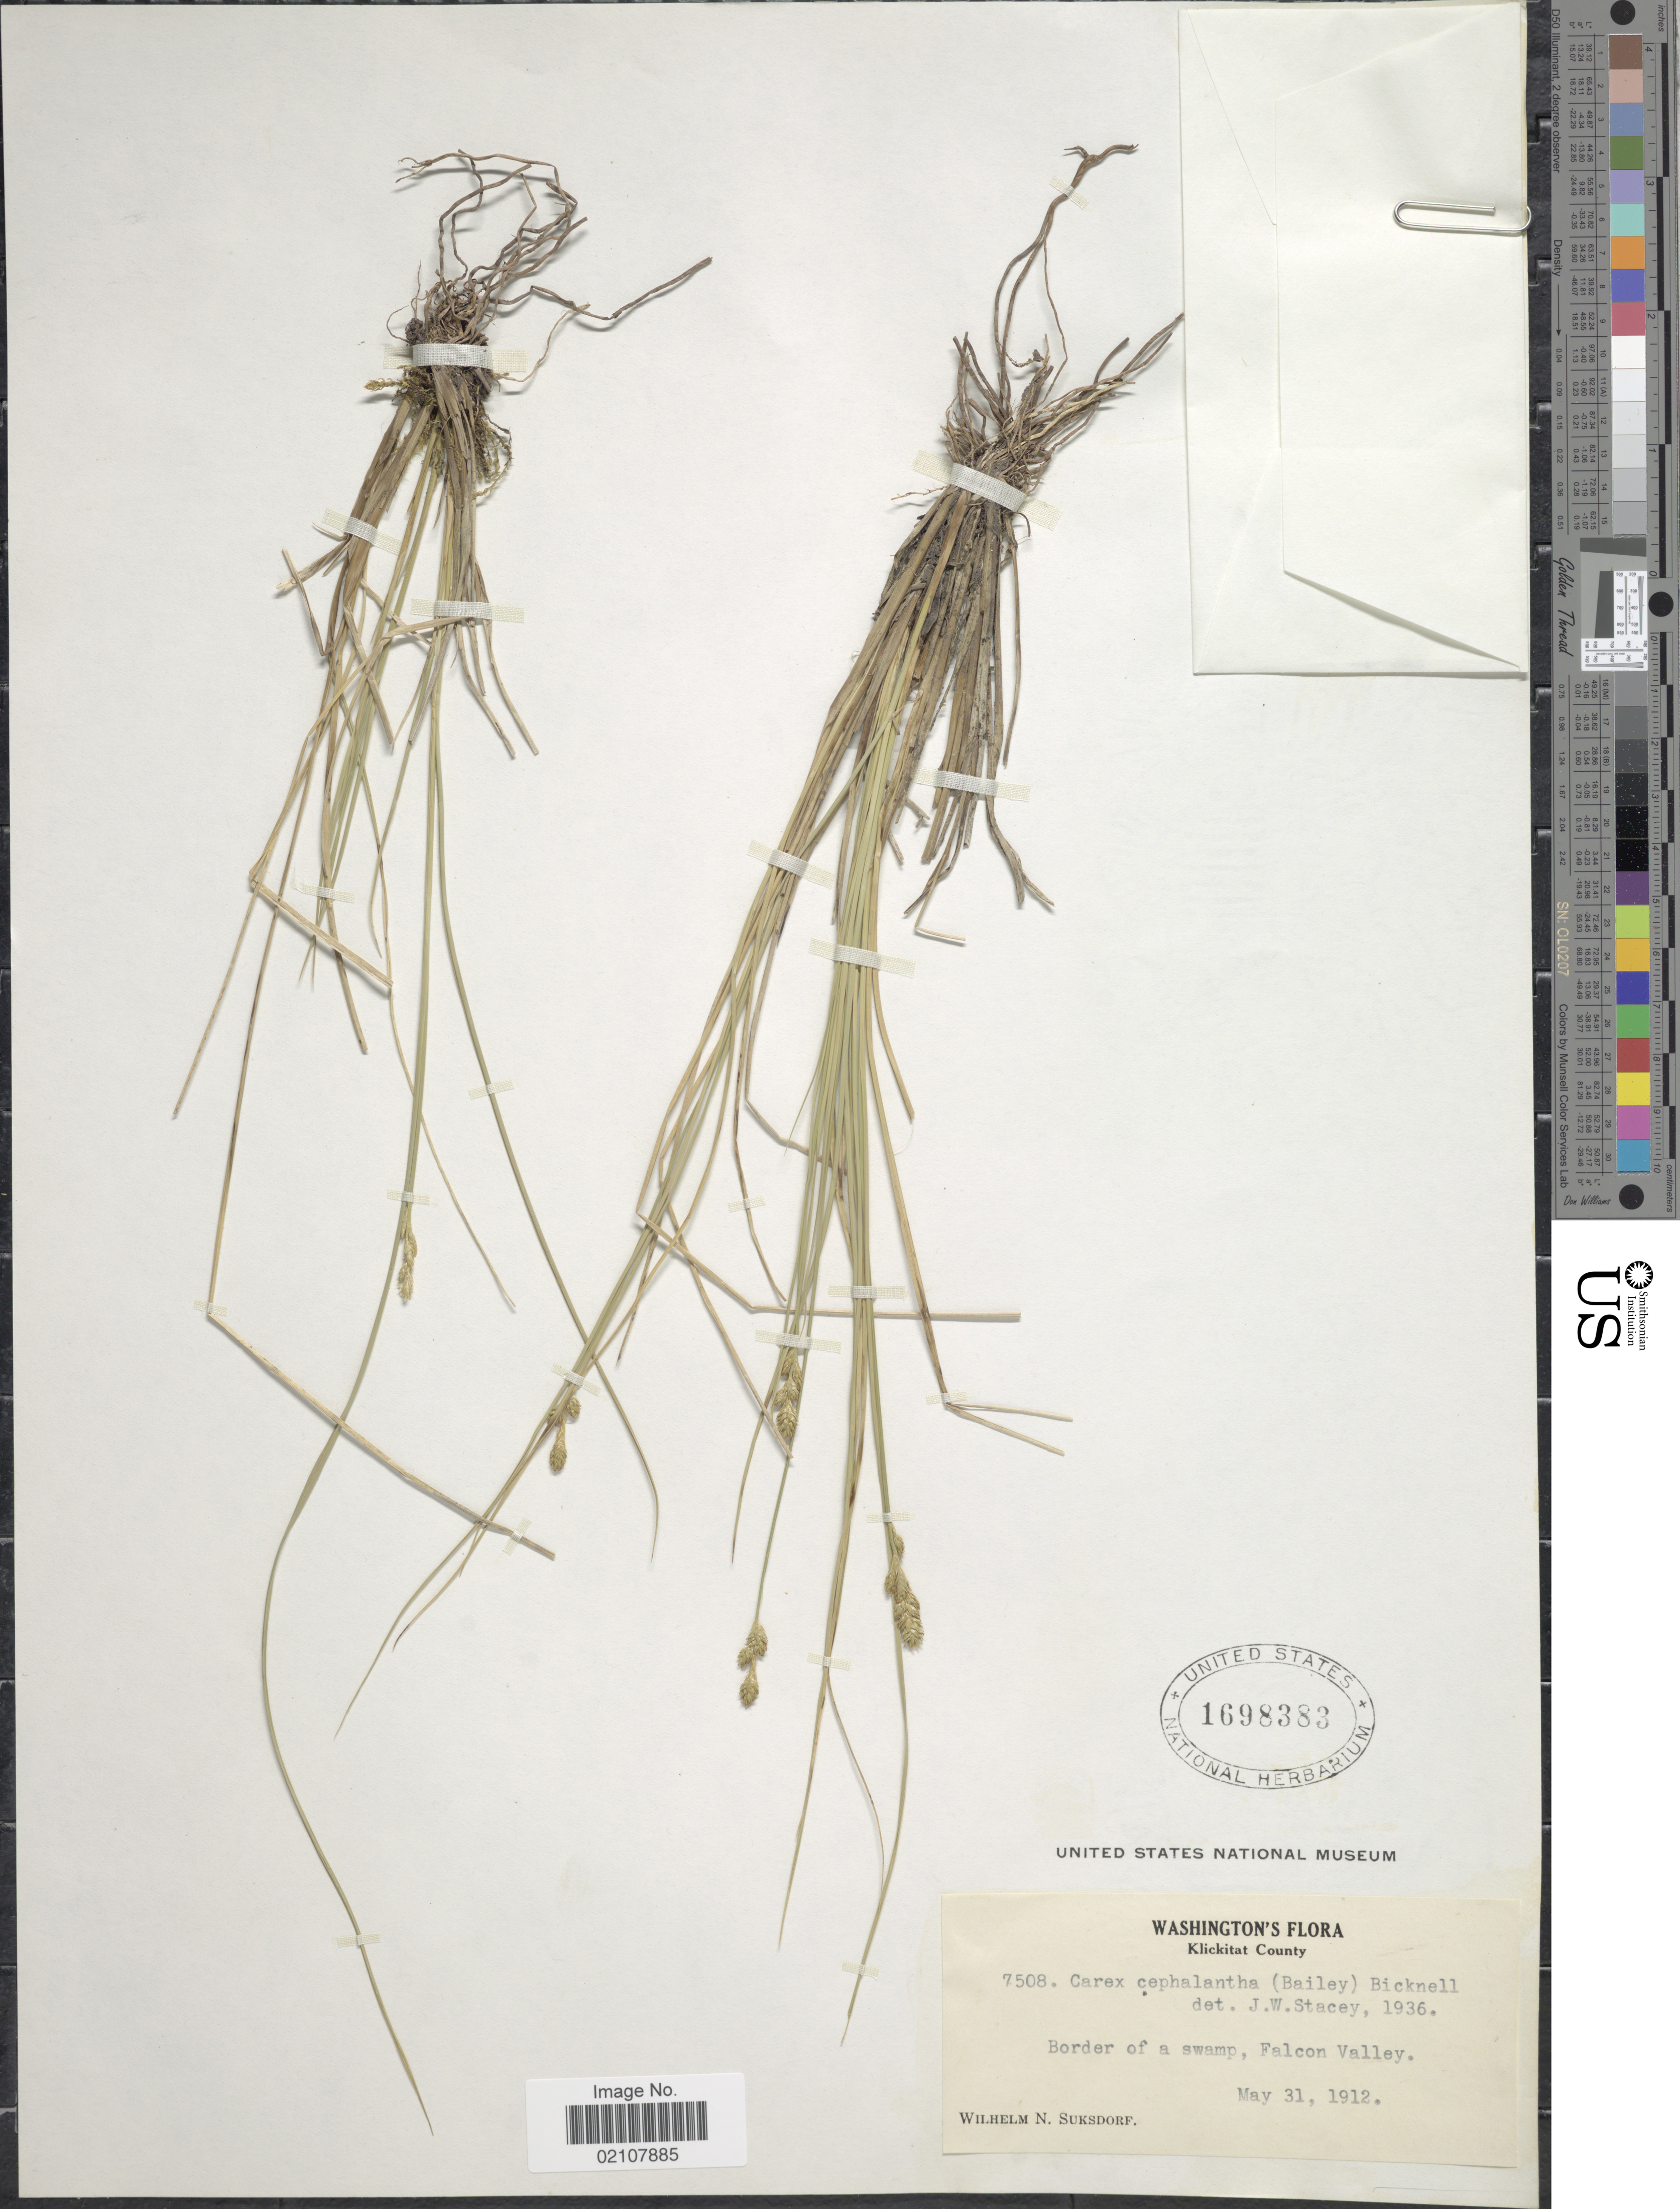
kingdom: Plantae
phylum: Tracheophyta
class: Liliopsida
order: Poales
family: Cyperaceae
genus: Carex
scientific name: Carex echinata subsp. echinata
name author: Murray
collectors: W. N. Suksdorf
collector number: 7508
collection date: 1912-05-31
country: United States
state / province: Washington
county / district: Klickitat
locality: Klickitat County, Border of a swamp, Falcon Valley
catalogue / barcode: US 1698383